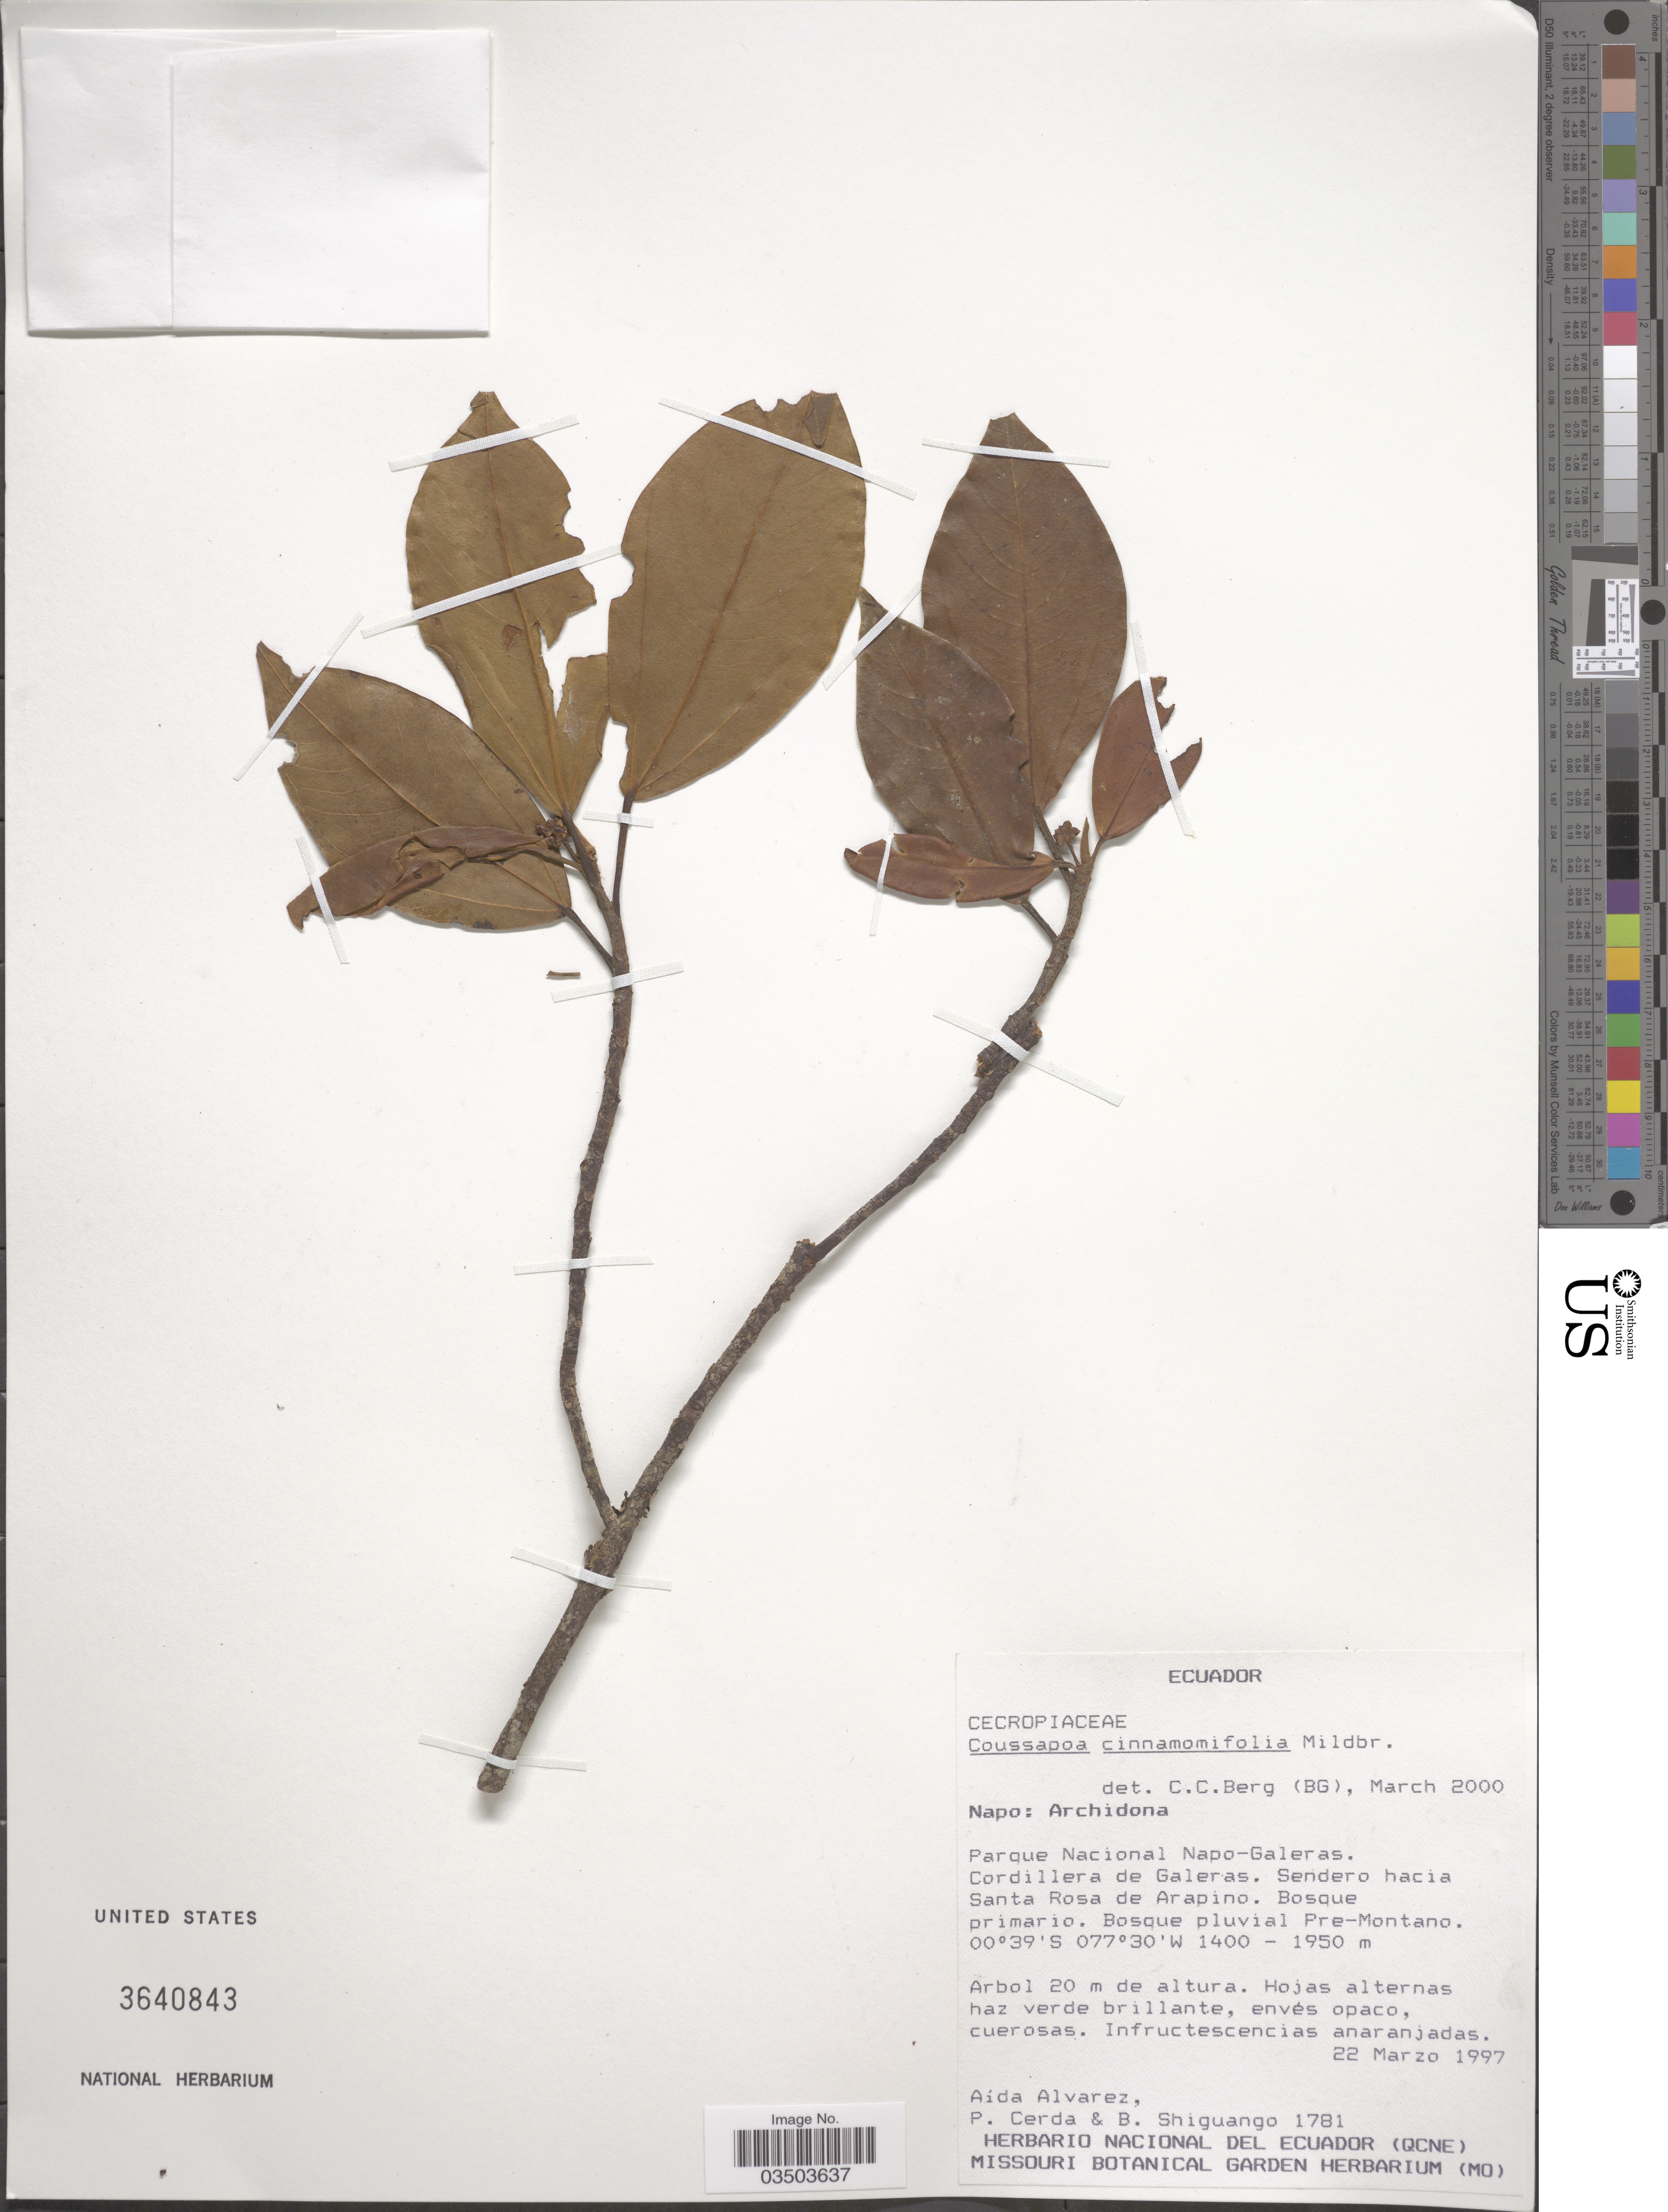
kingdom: Plantae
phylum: Tracheophyta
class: Magnoliopsida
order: Rosales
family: Urticaceae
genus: Coussapoa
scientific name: Coussapoa cinnamomifolia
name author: Mildbr.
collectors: A. Alvarez, P. Cerda & B. Shiguango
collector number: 1781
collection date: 1997-03-22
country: Ecuador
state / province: Napo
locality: Archidona. Parque Nacional Napo-Galeras. Cordillera de Galeras. Sendero hacia Santa Rosa de Arapino.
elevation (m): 1400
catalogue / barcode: US 3640843